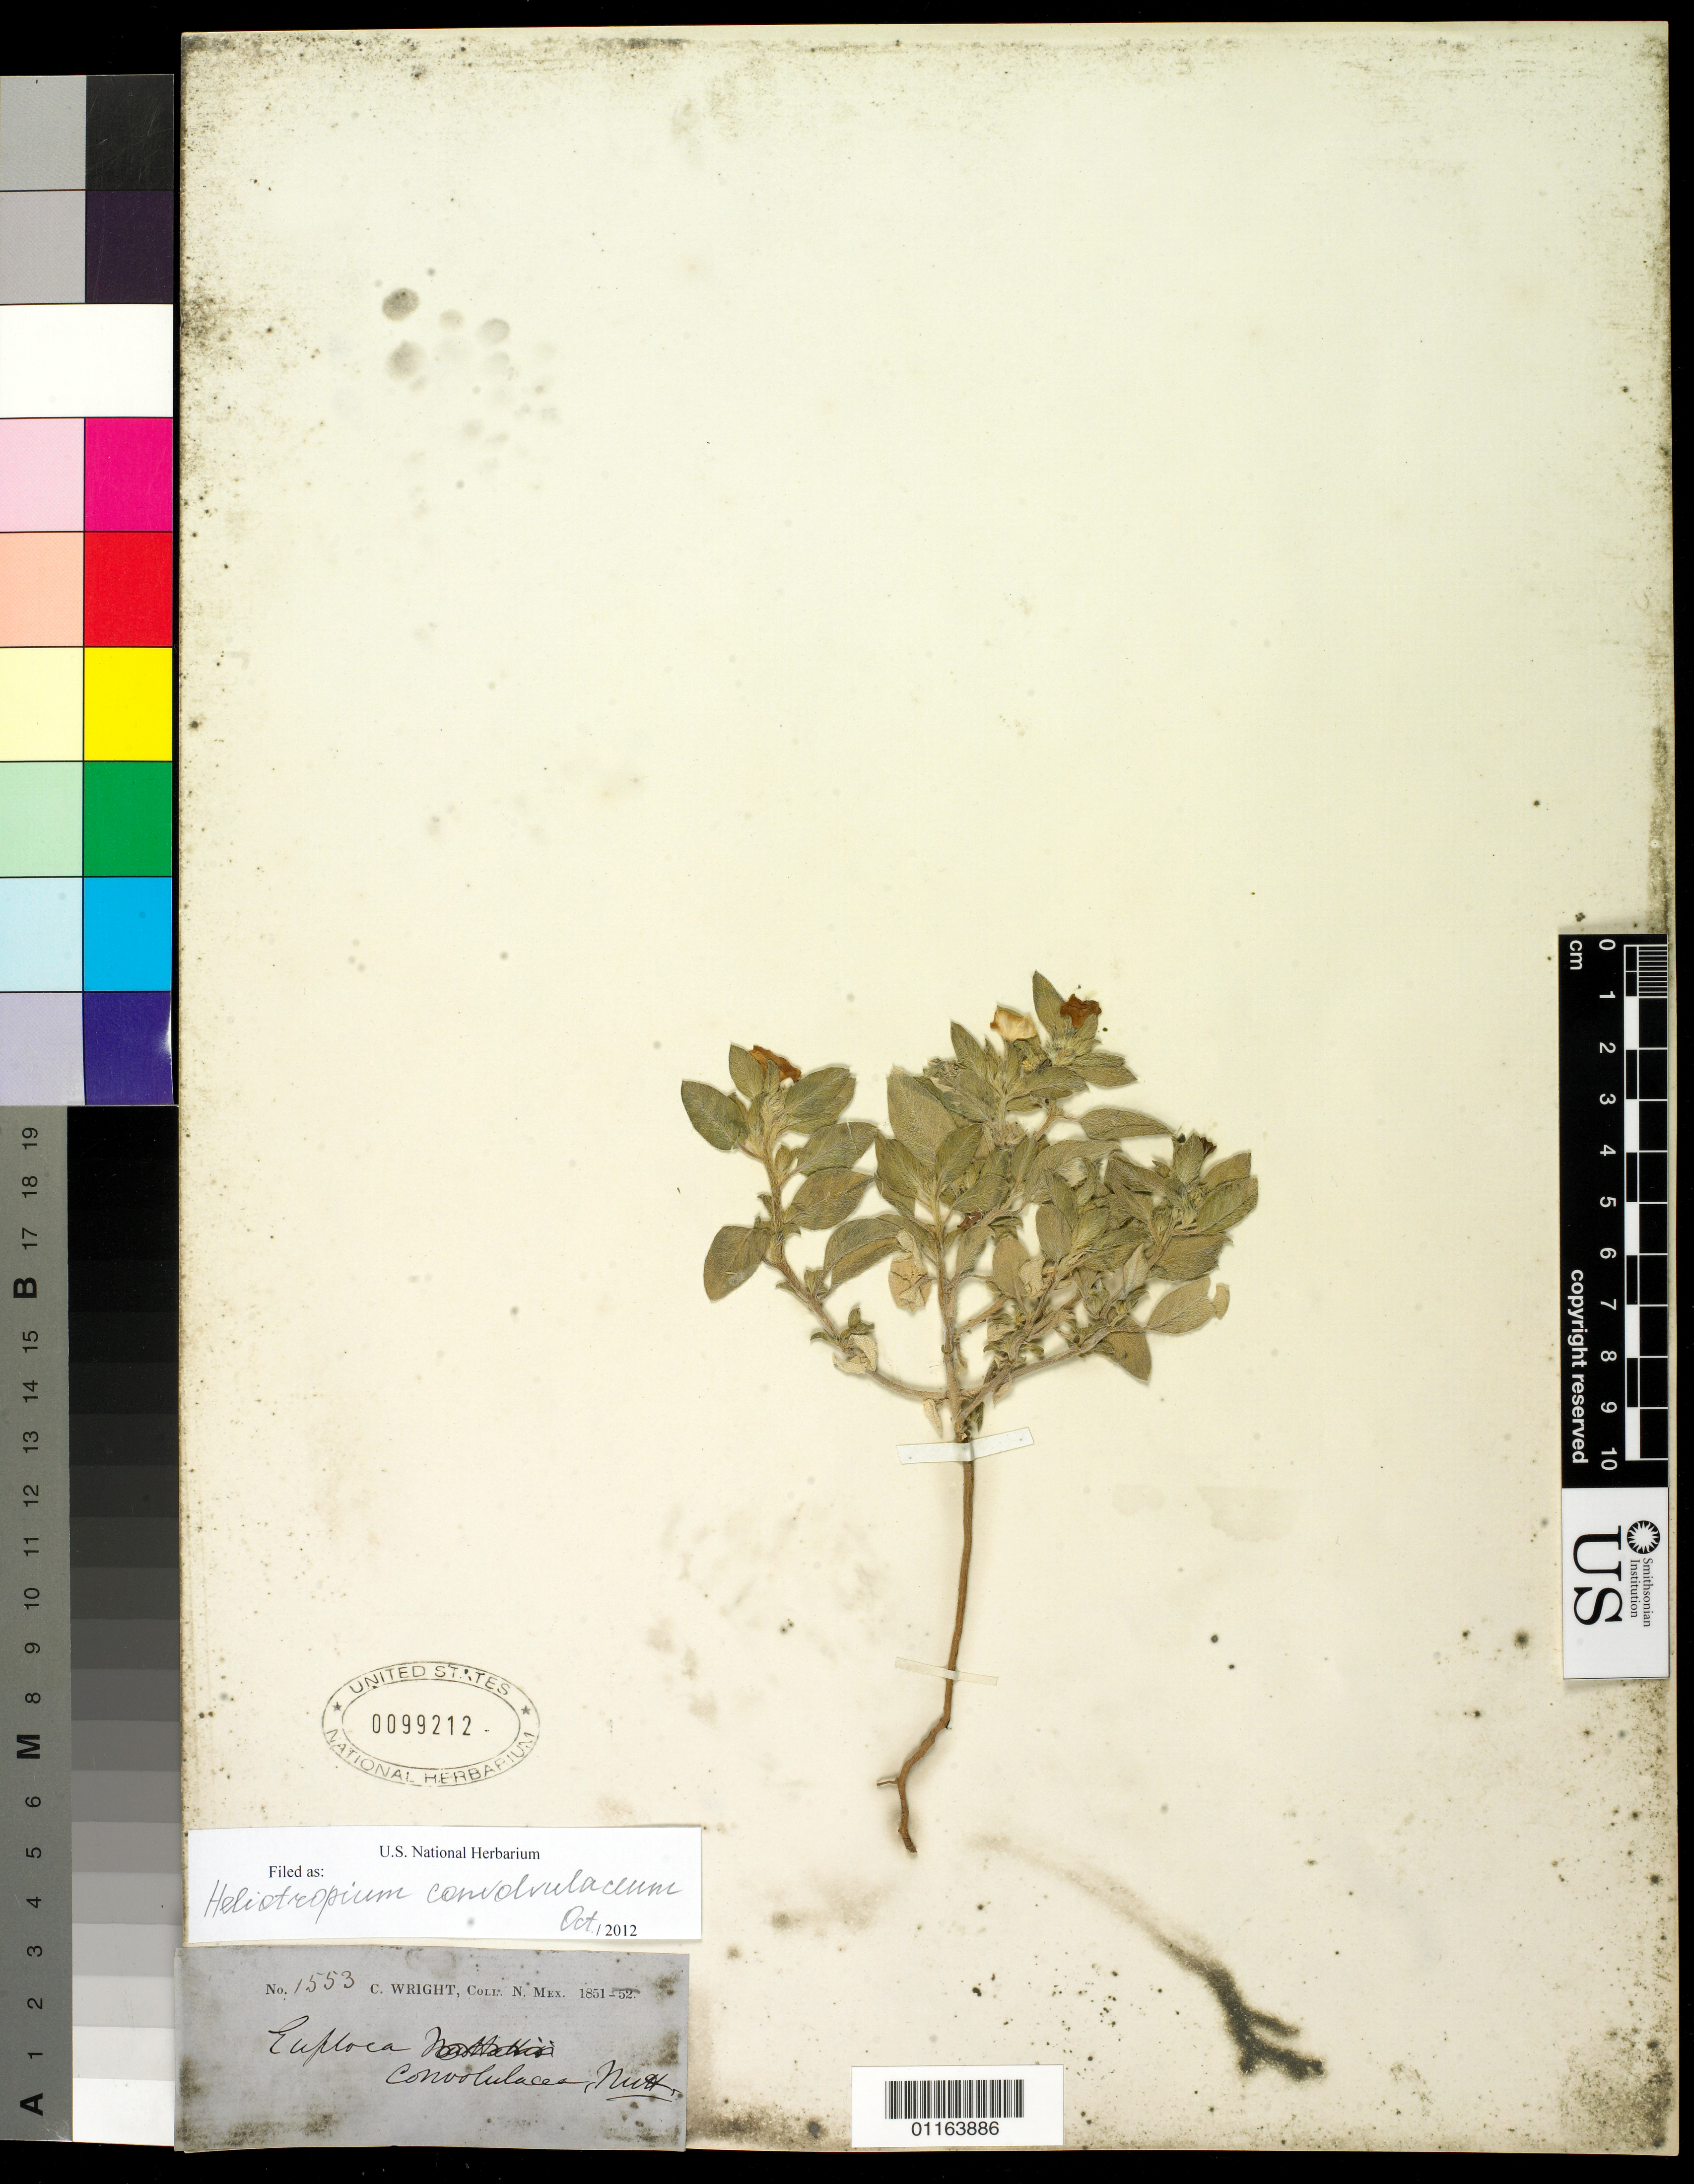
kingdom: Plantae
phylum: Tracheophyta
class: Magnoliopsida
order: Boraginales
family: Heliotropiaceae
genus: Euploca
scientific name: Euploca convolvulacea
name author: Nutt.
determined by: Feuillet, C.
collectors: C. Wright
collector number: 1553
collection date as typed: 1851 to -- --- 1852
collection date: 1851/1852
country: United States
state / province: New Mexico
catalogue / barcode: US 99212